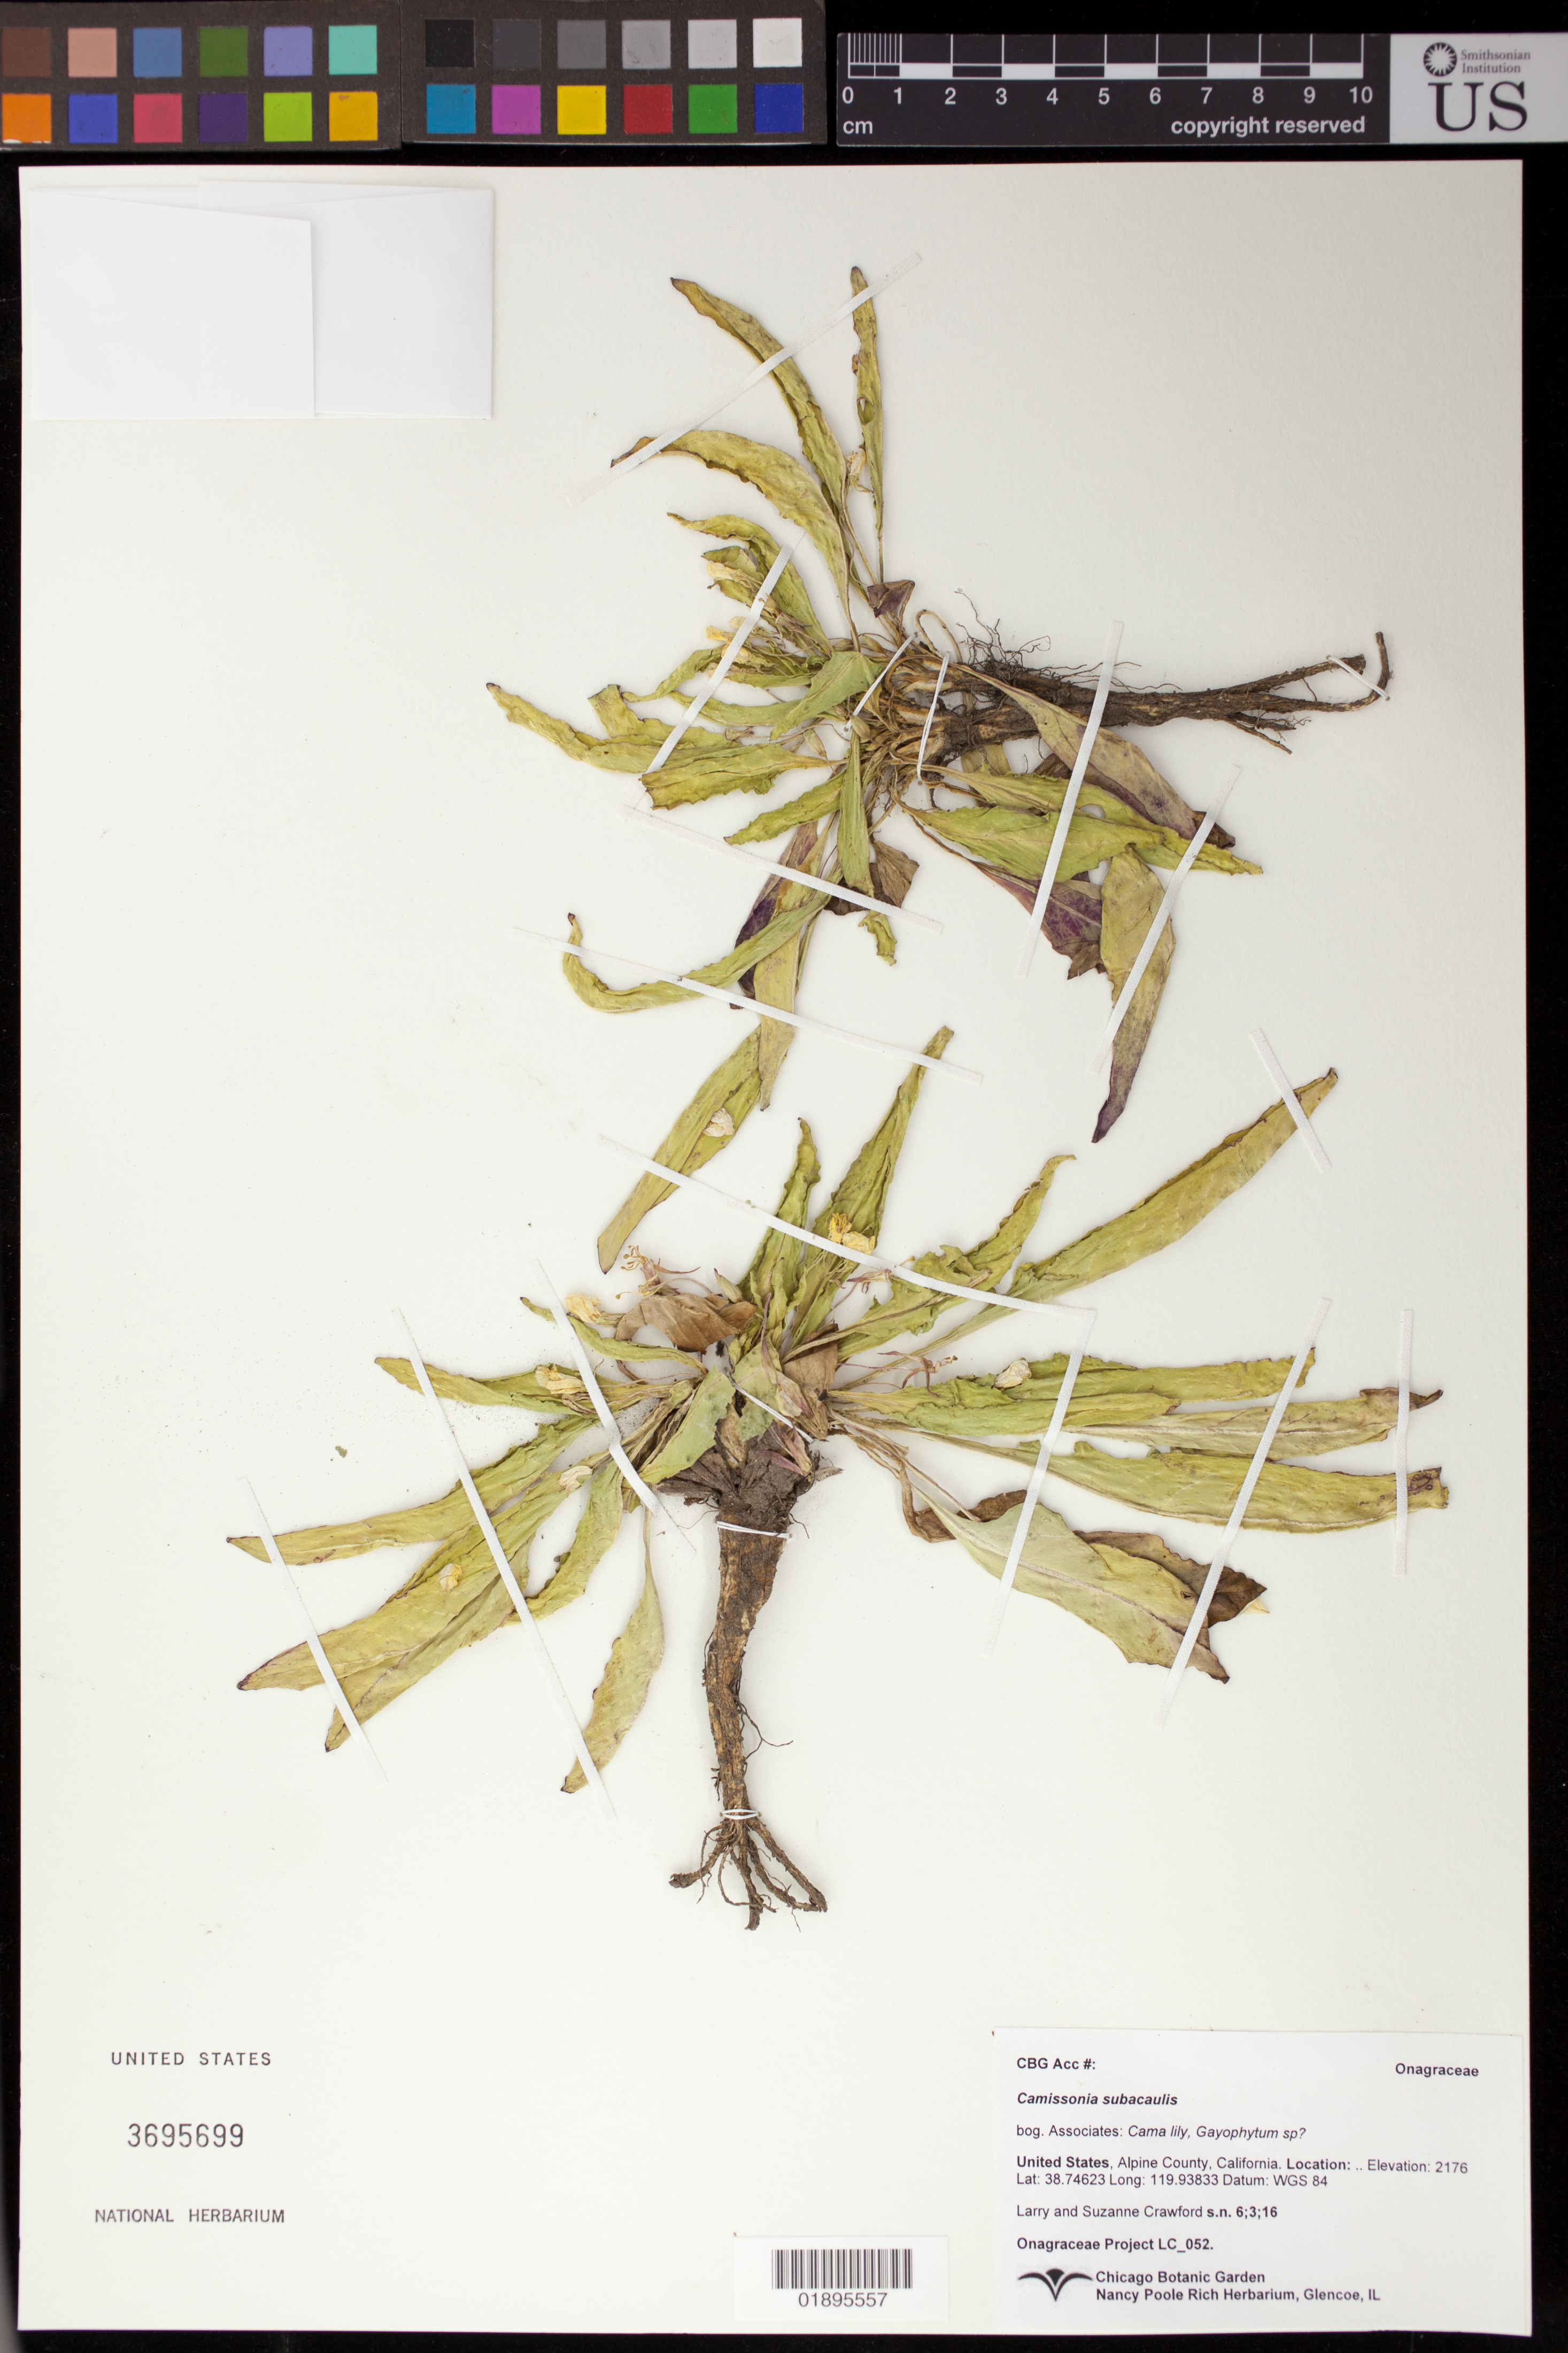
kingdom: Plantae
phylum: Tracheophyta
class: Magnoliopsida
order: Myrtales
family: Onagraceae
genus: Taraxia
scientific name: Taraxia subacaulis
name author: (Pursh) Rydb.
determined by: Wagner, W. L., (BOT), Smithsonian Institution - National Museum of Natural History (UNITED STATES)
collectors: L. Crawford & S. Crawford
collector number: LC 052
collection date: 2016-06-03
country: United States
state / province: California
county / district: Alpine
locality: Blue Lakes Rd. mossy meadow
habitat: bog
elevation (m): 2176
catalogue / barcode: US 3695699